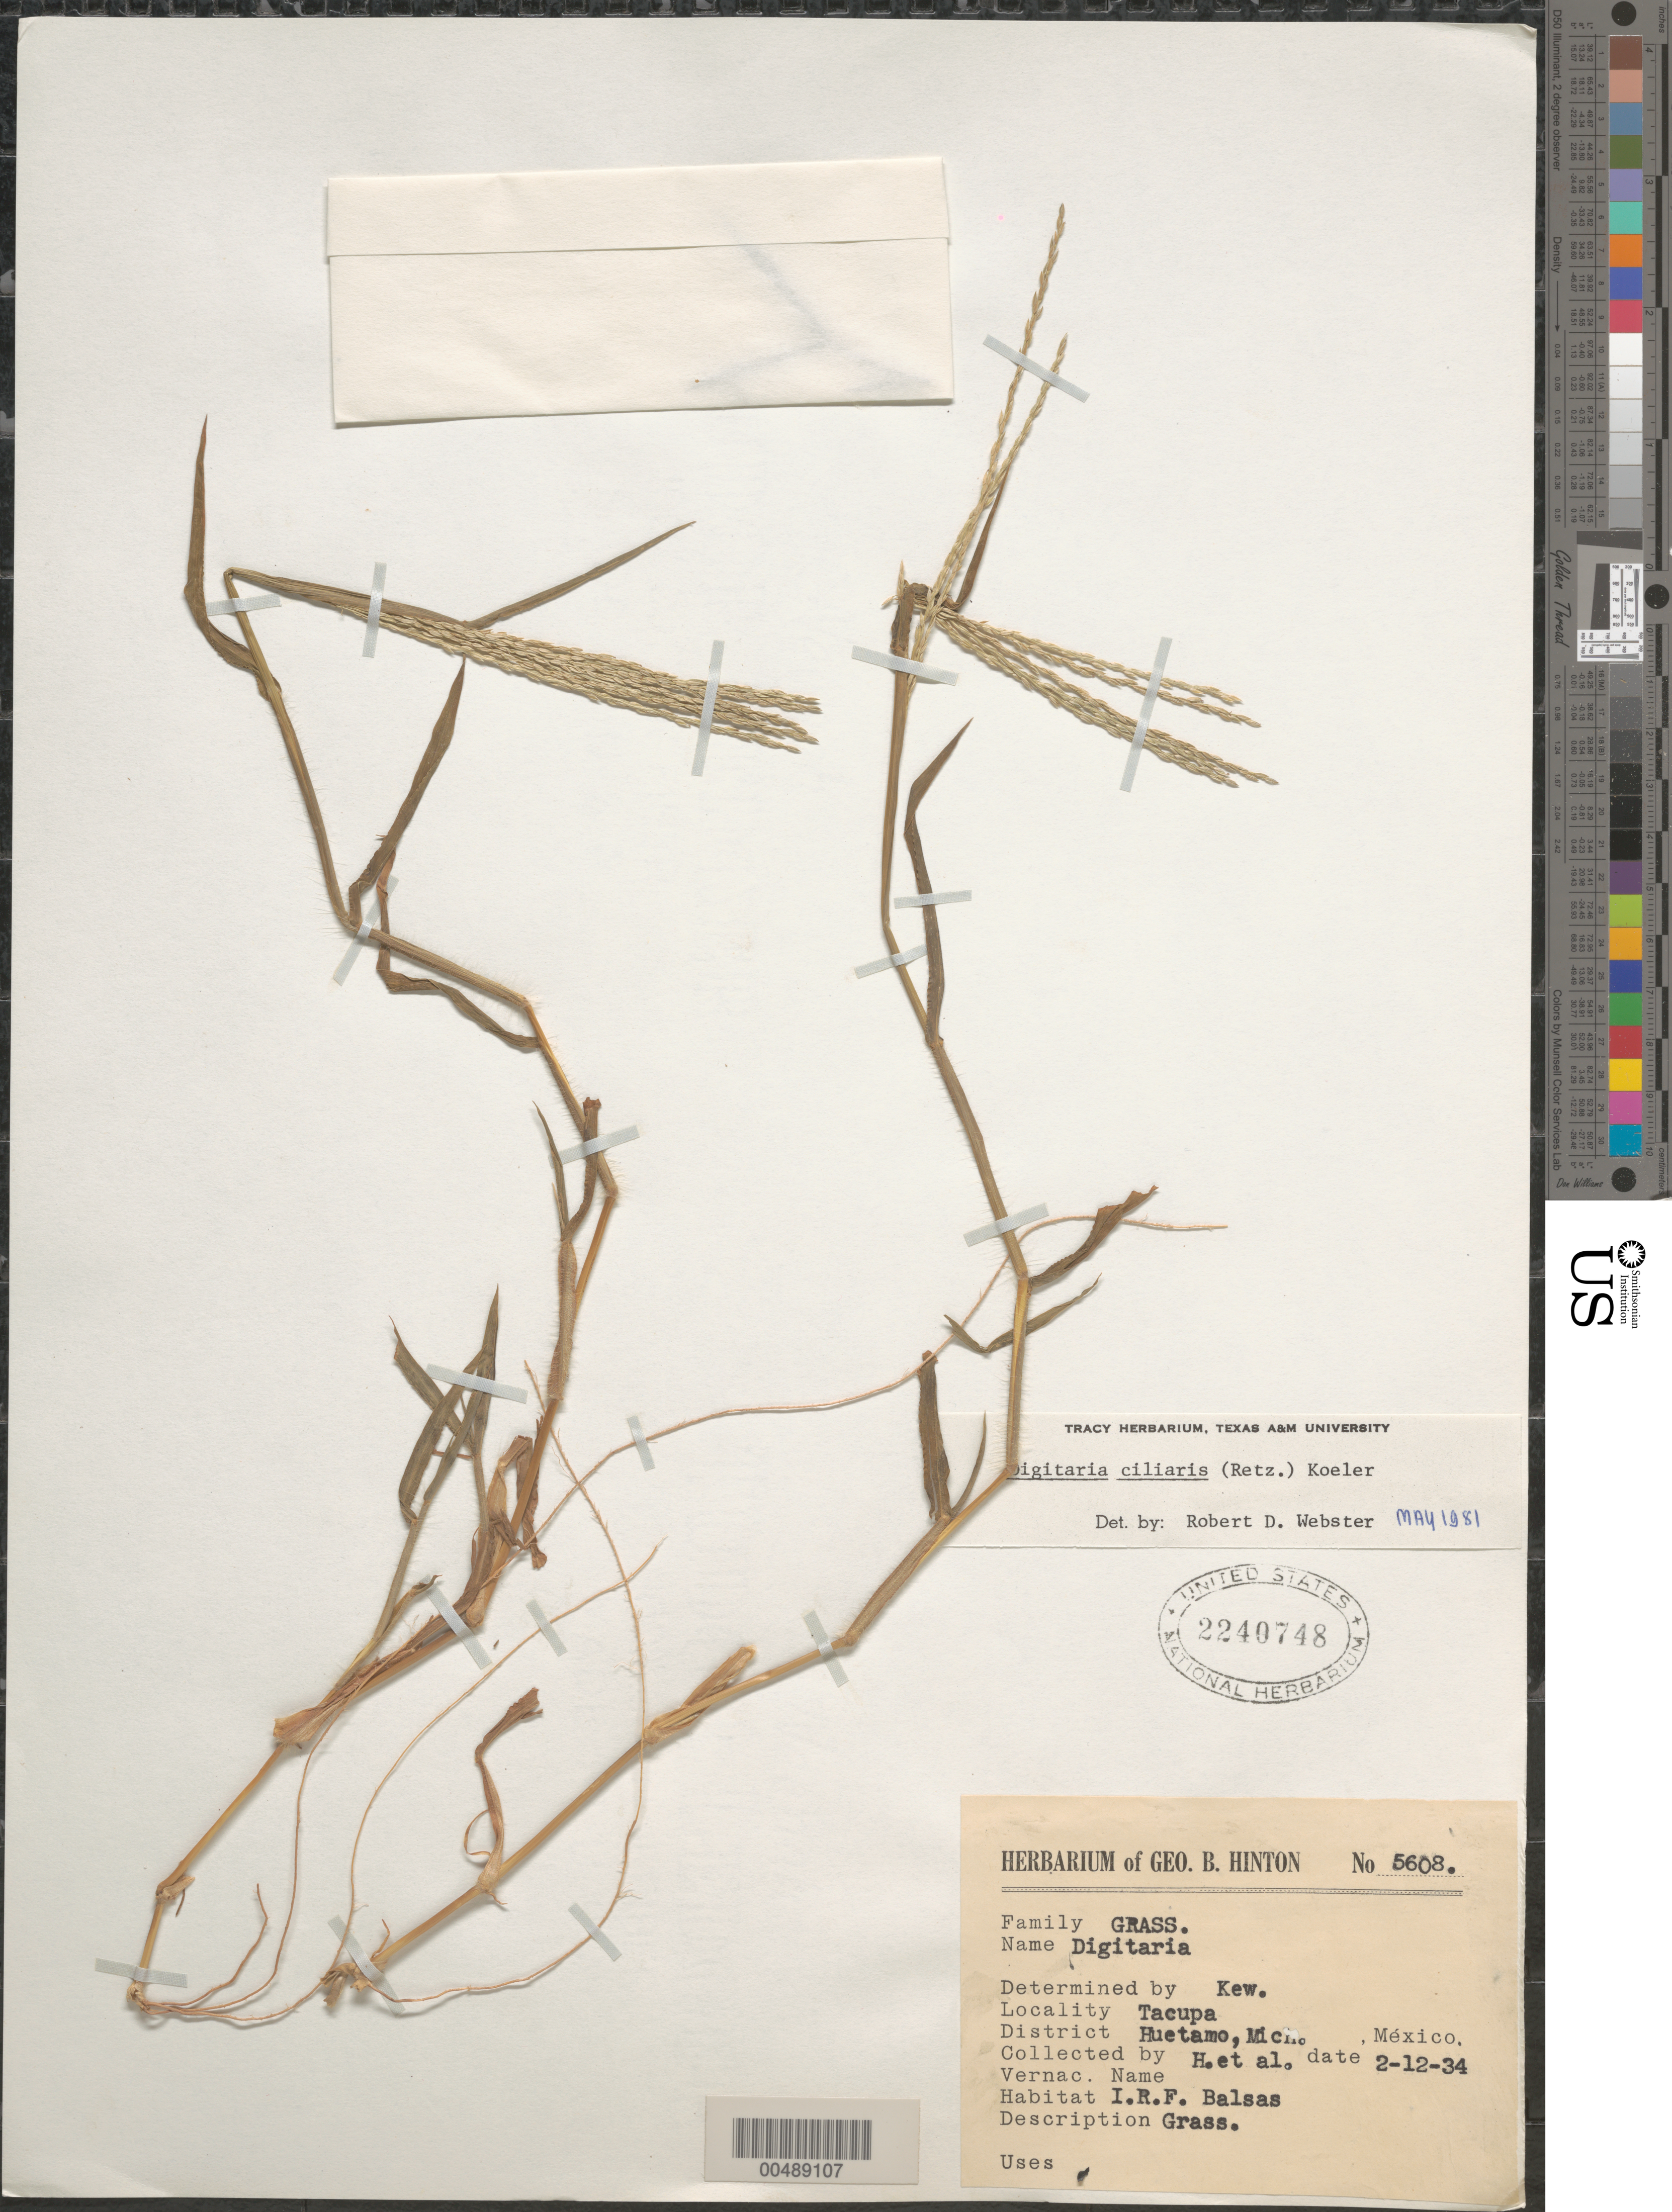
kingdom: Plantae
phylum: Tracheophyta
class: Liliopsida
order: Poales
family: Poaceae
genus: Digitaria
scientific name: Digitaria ciliaris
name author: (Retz.) Koeler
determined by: Webster, Robert D.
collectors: G. B. Hinton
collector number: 5608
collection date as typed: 2 Dec 1934 or 12 Feb 1934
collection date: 1934-02-12 or 1934-12-02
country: Mexico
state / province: Michoacán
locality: Huetamo Dist., Tacupa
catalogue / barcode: US 2240748